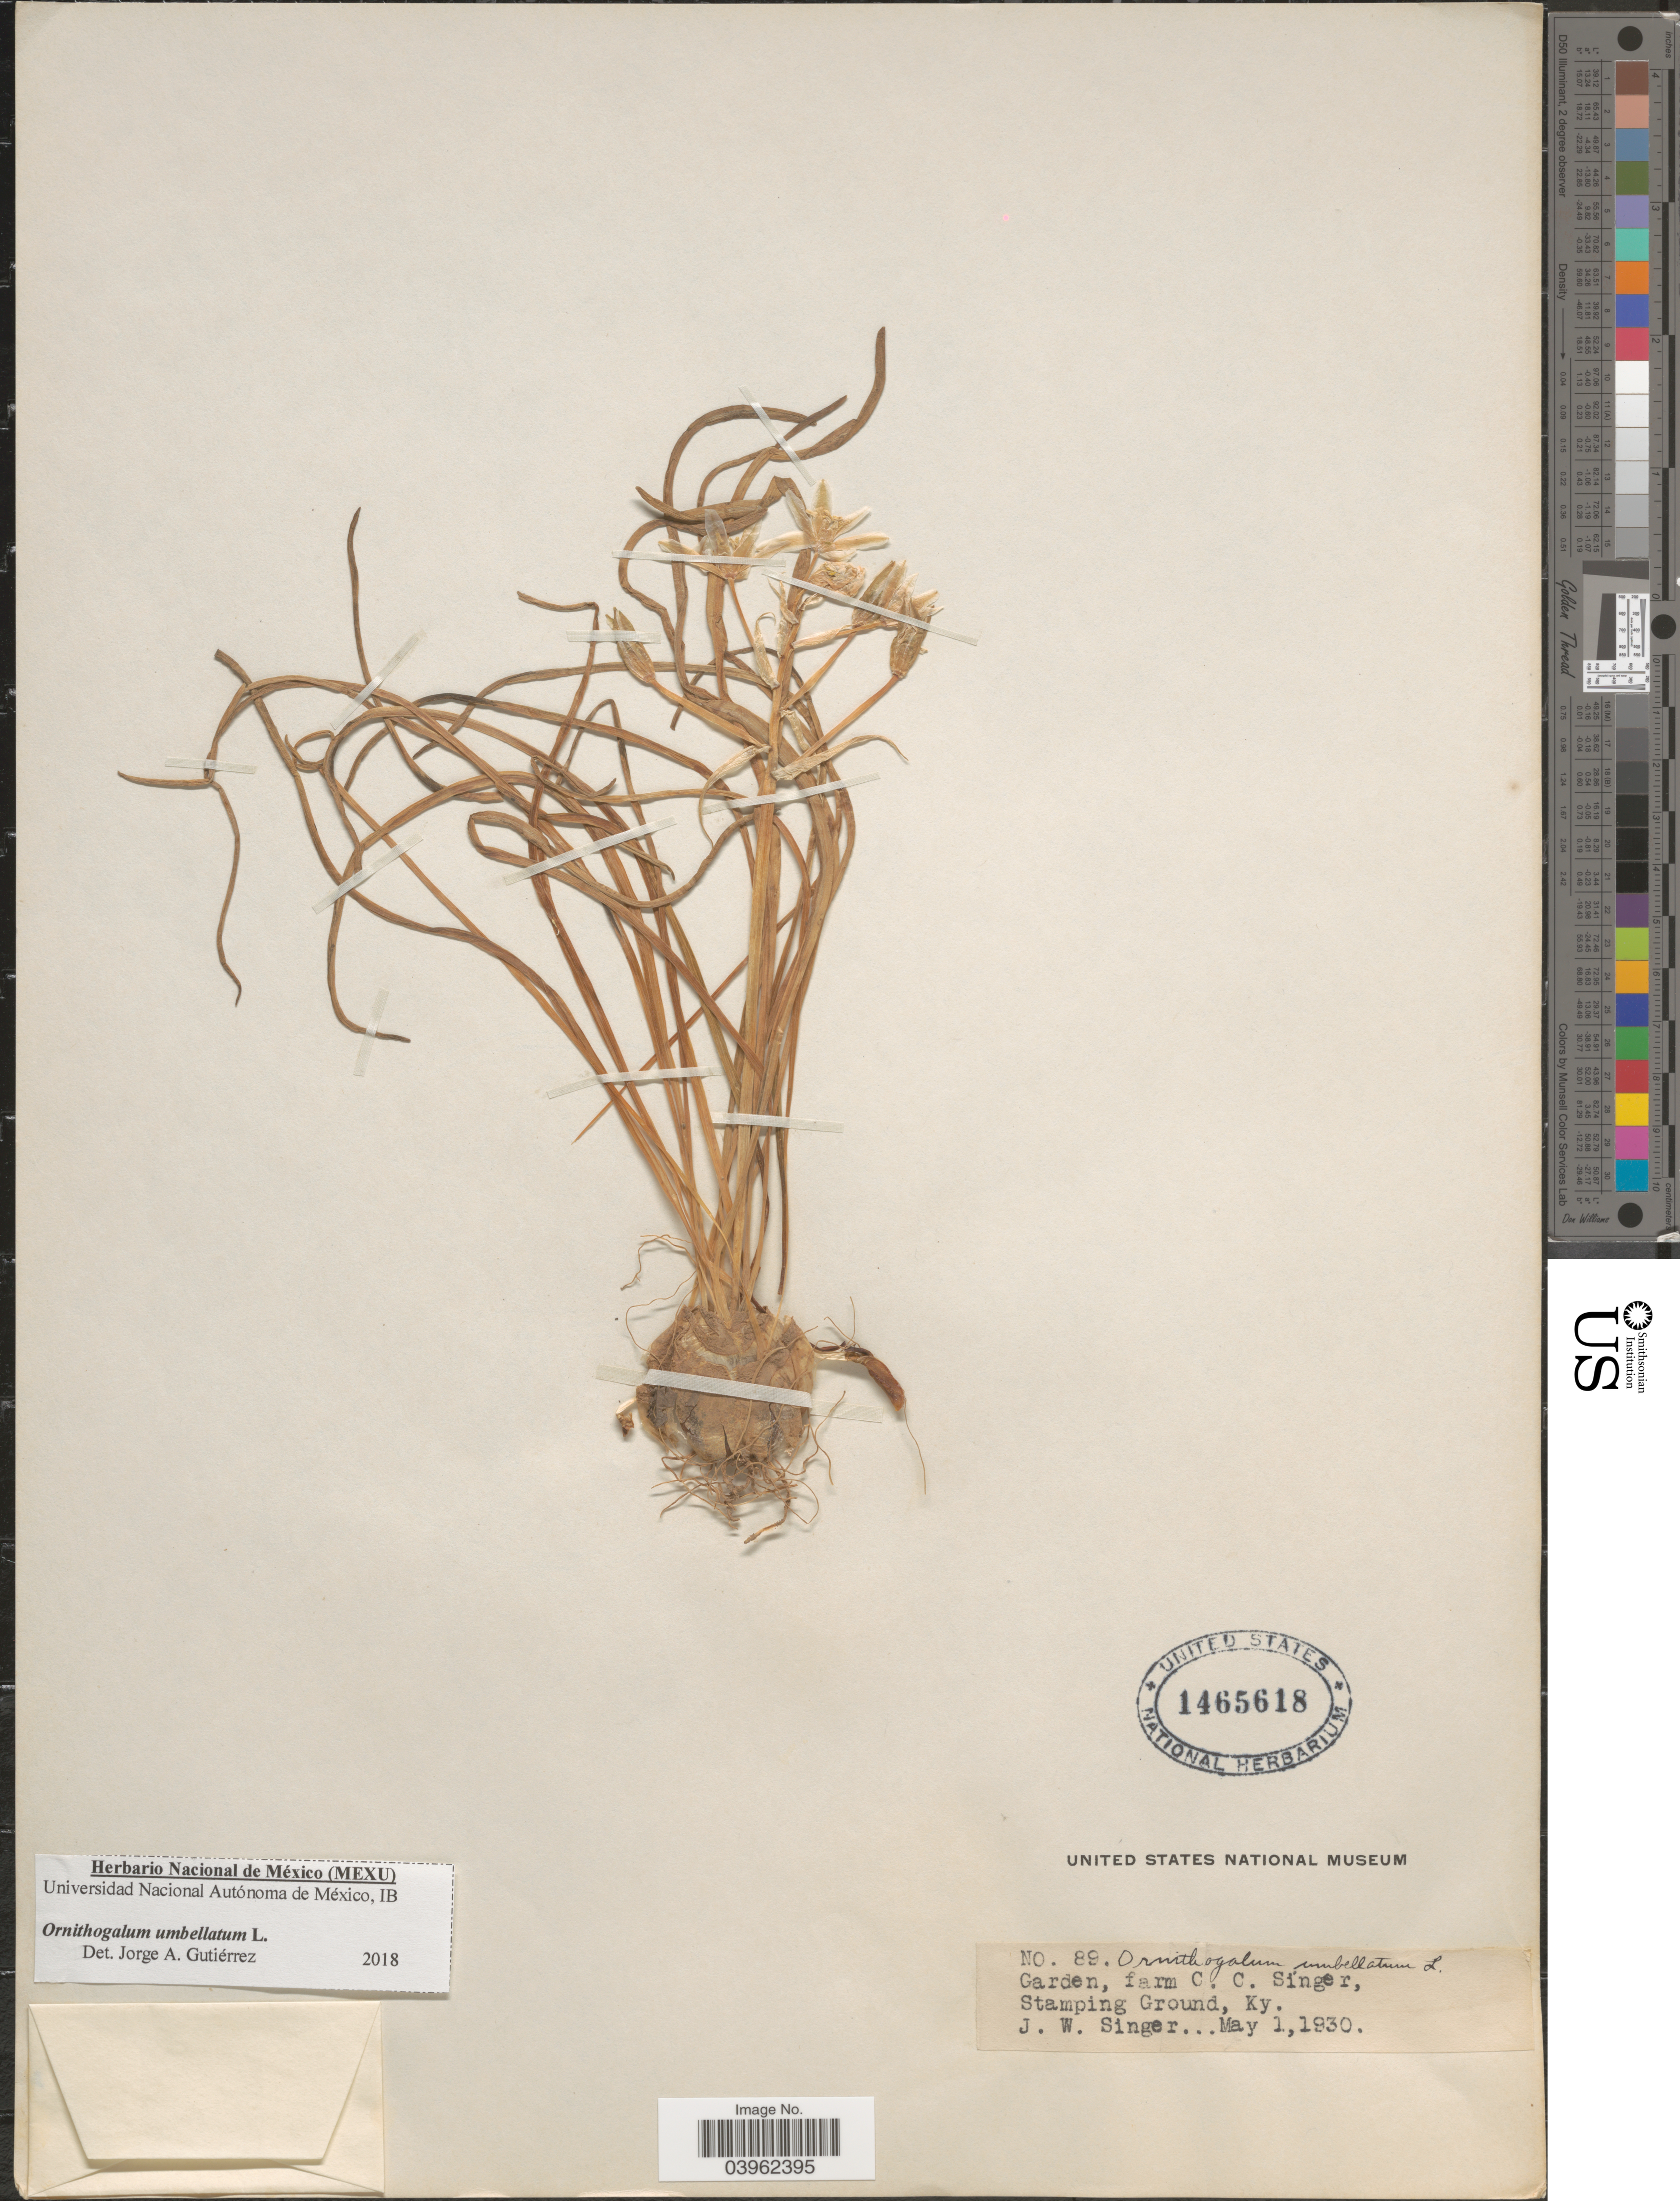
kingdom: Plantae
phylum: Tracheophyta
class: Liliopsida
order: Asparagales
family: Asparagaceae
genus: Ornithogalum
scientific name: Ornithogalum umbellatum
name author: L.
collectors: J. EW. Singer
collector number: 89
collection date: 1930-05-01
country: United States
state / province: Kentucky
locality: Garden, farm C. C. Singer, Stamping Ground.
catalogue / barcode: US 1465618